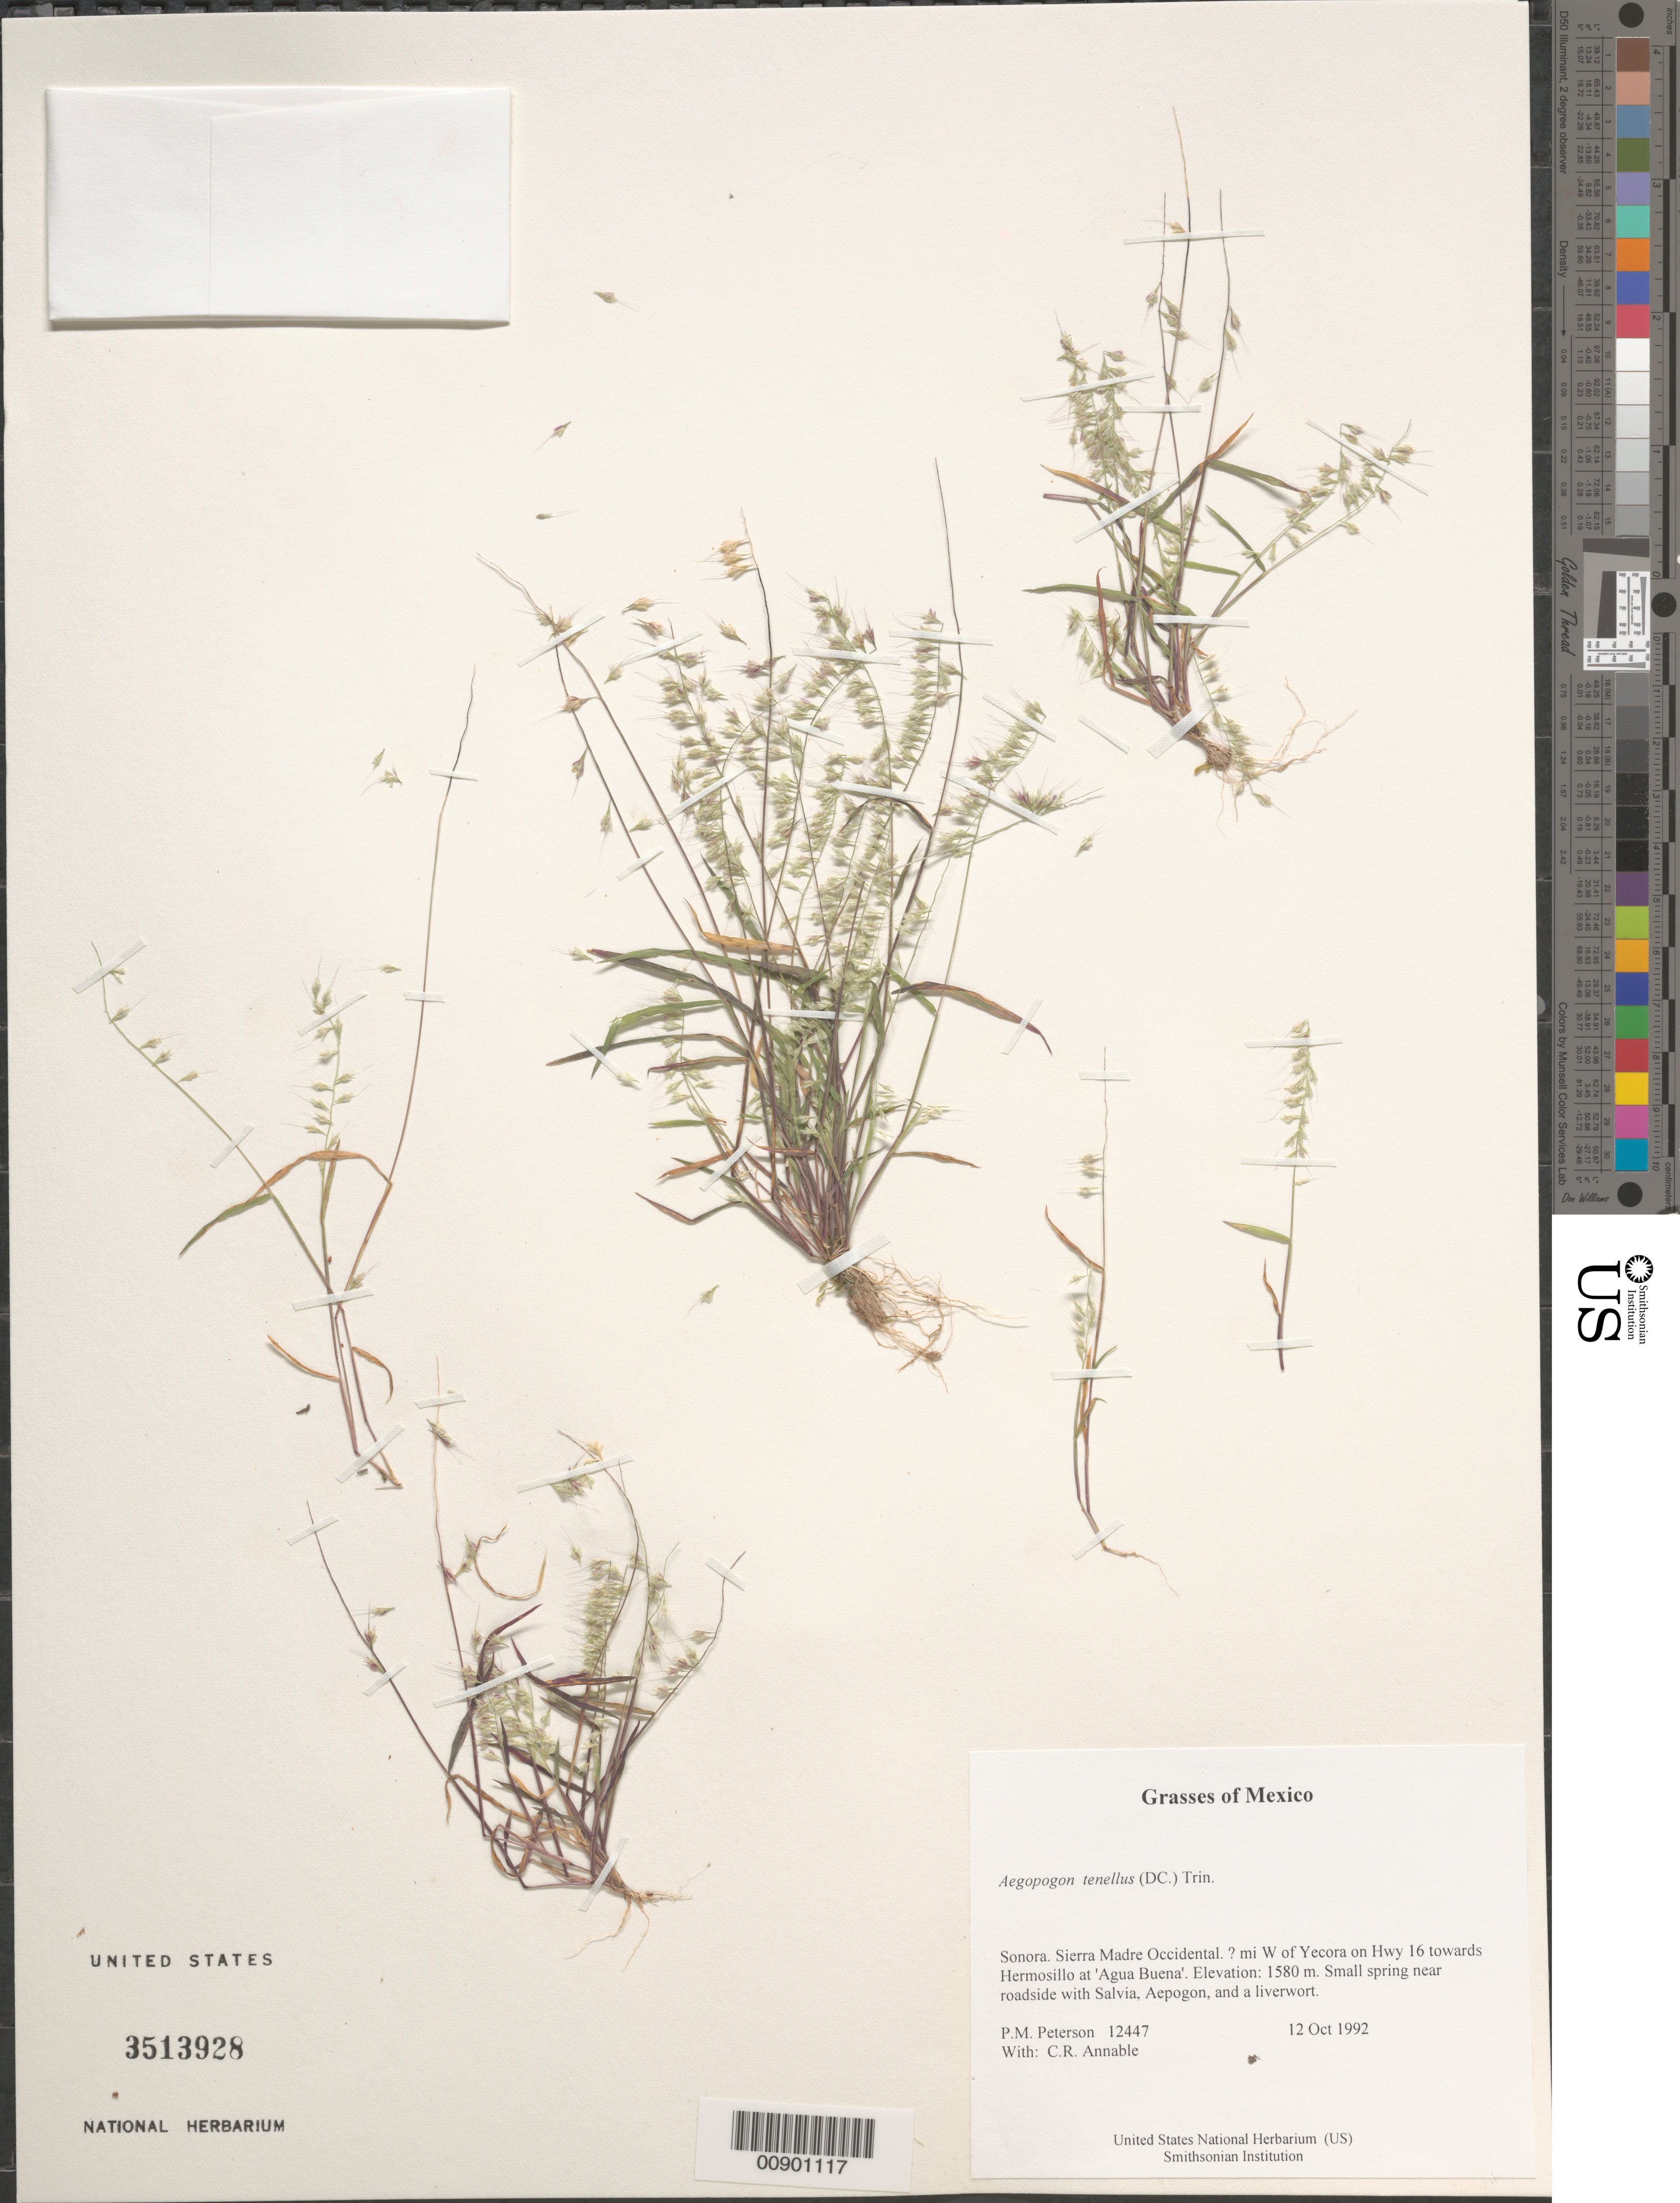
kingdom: Plantae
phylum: Tracheophyta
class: Liliopsida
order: Poales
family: Poaceae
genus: Aegopogon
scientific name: Aegopogon tenellus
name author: (DC.) Trin.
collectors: P. M. Peterson & C. R. Annable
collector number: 12447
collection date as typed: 12 Oct 1992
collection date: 1992-10-12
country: Mexico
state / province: Sonora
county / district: Sierra Madre Occidental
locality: ? mi W of Yecora on Hwy 16 towards Hermosillo at 'Agua Buena'.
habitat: Small spring near roadside with Salvia, Aepogon, and a liverwort.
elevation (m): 1580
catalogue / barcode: US 3513928